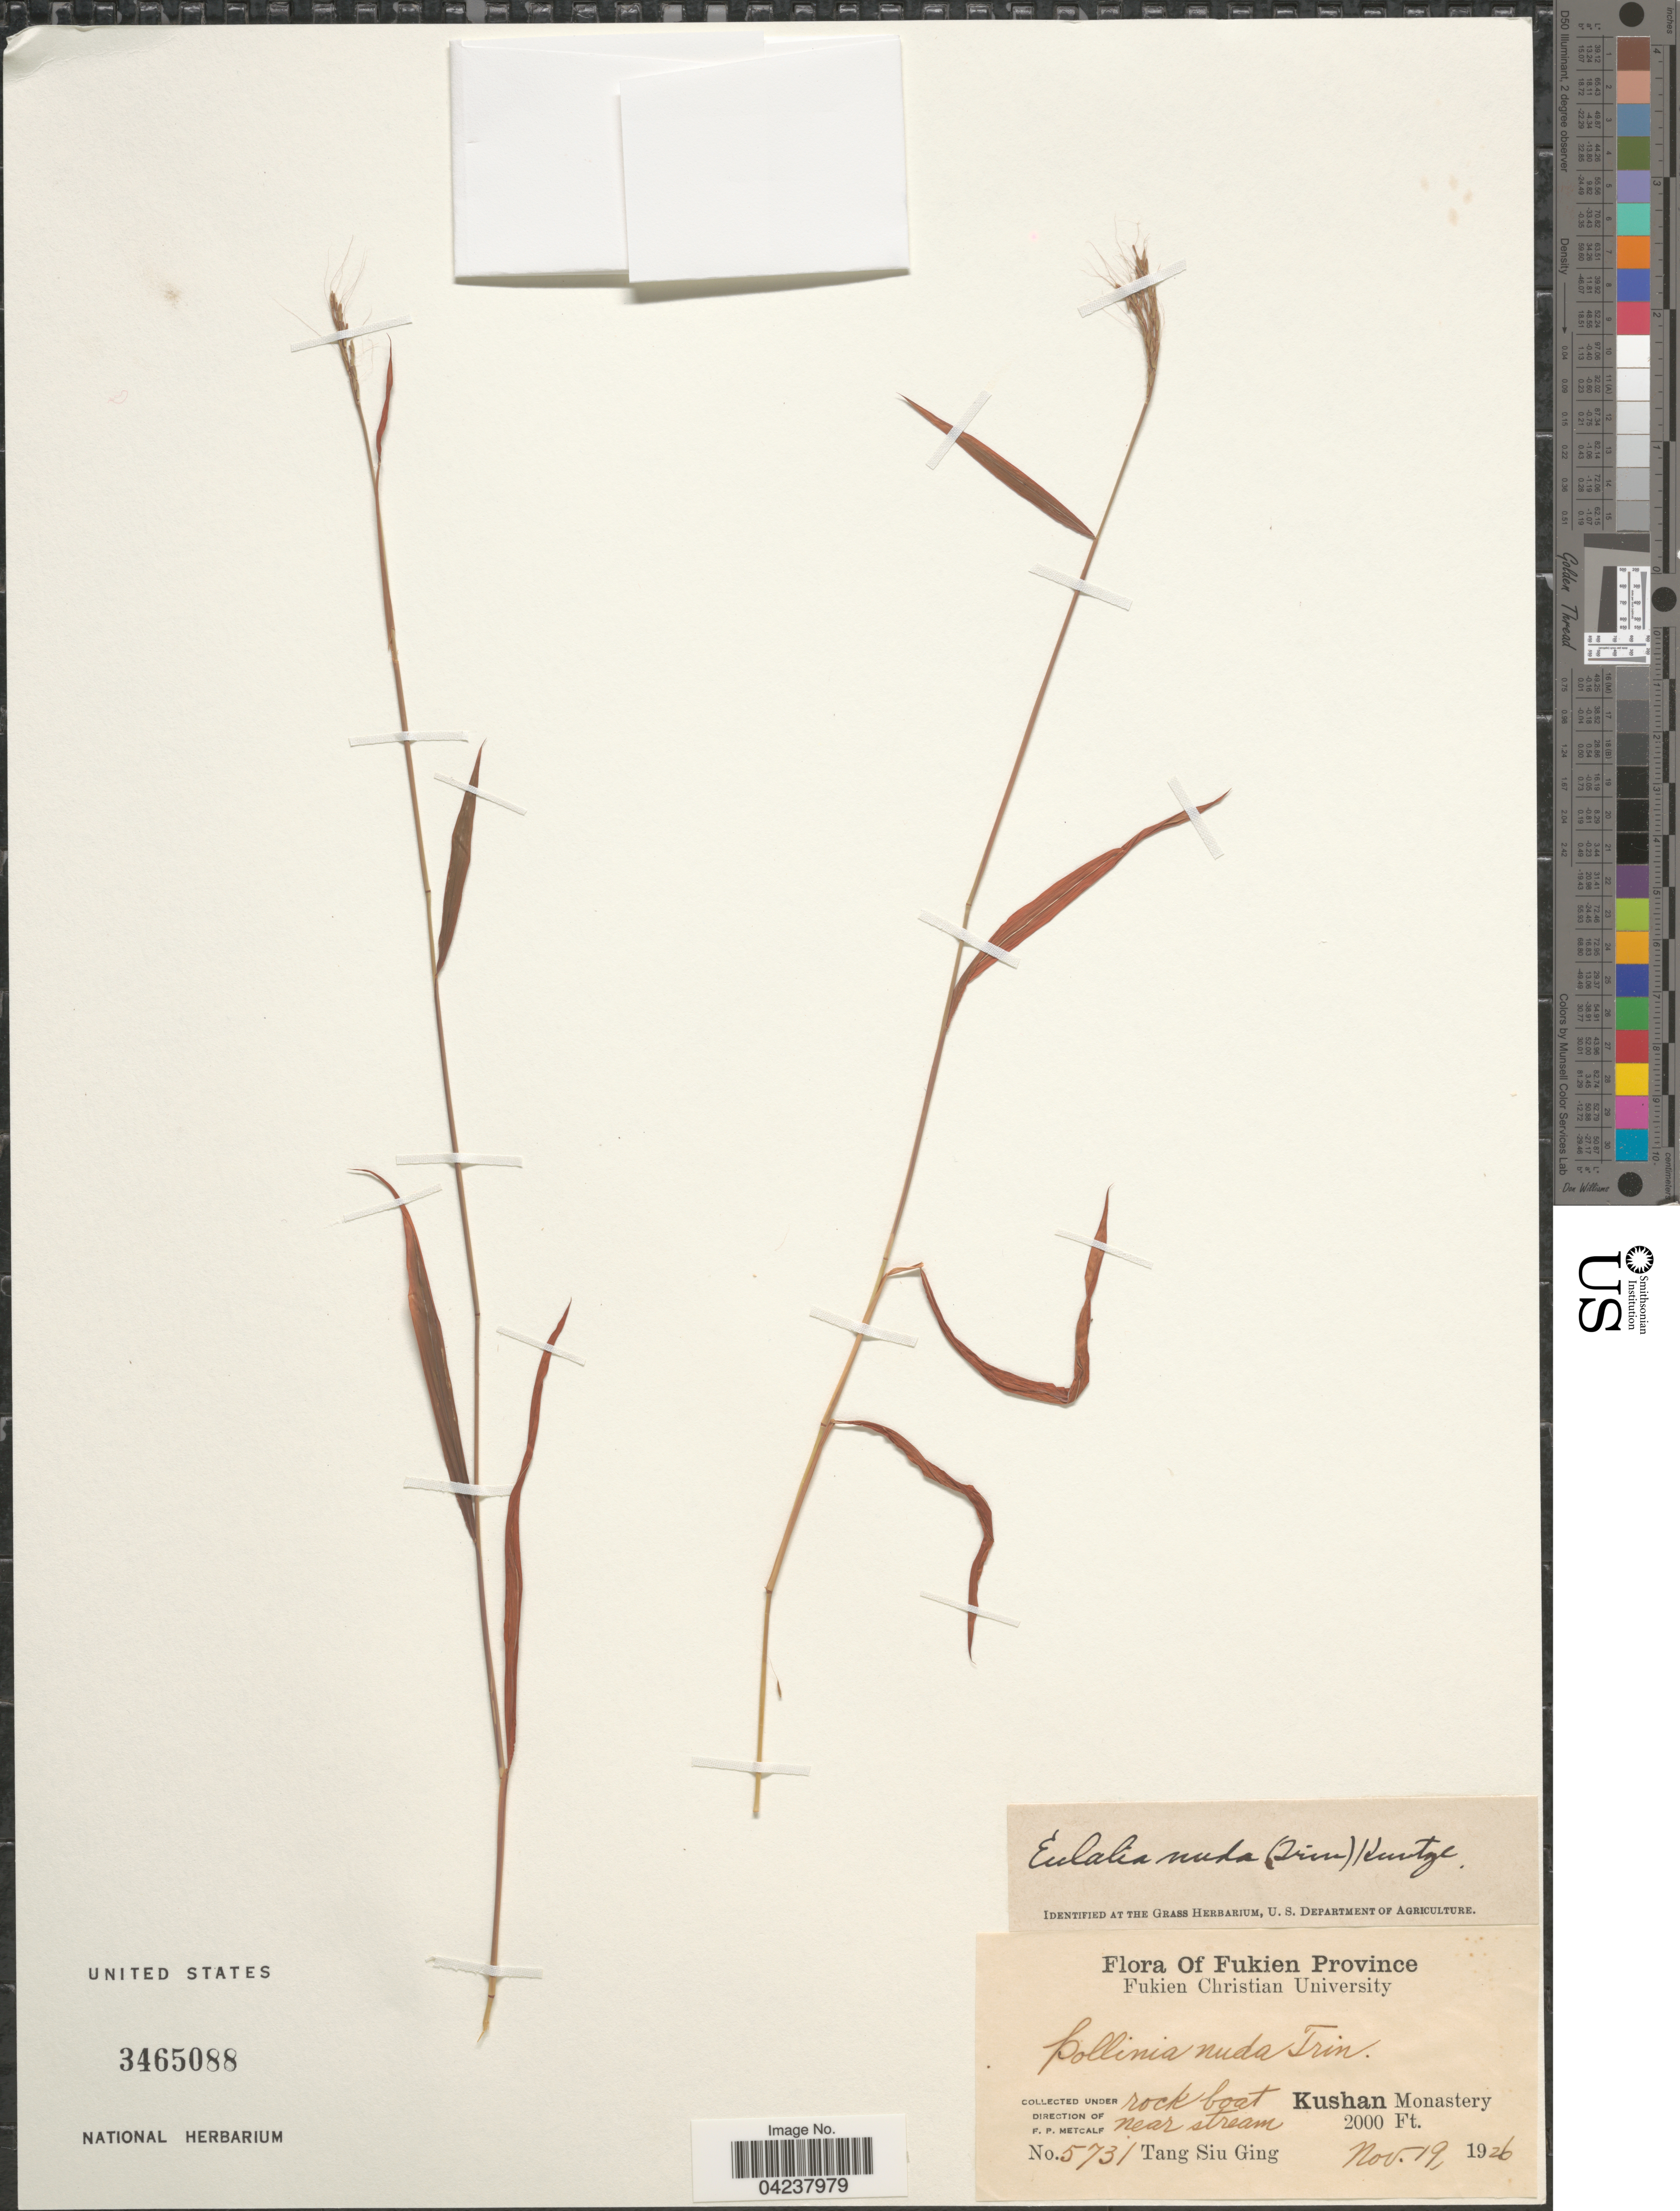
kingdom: Plantae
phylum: Tracheophyta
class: Liliopsida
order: Poales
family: Poaceae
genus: Microstegium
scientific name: Microstegium nudum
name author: (Trin.) A. Camus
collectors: T. Ging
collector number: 5731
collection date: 1926-11-19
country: China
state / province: Fujian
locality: Fukien Province. Kushan Monastery.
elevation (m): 610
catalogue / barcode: US 3465088